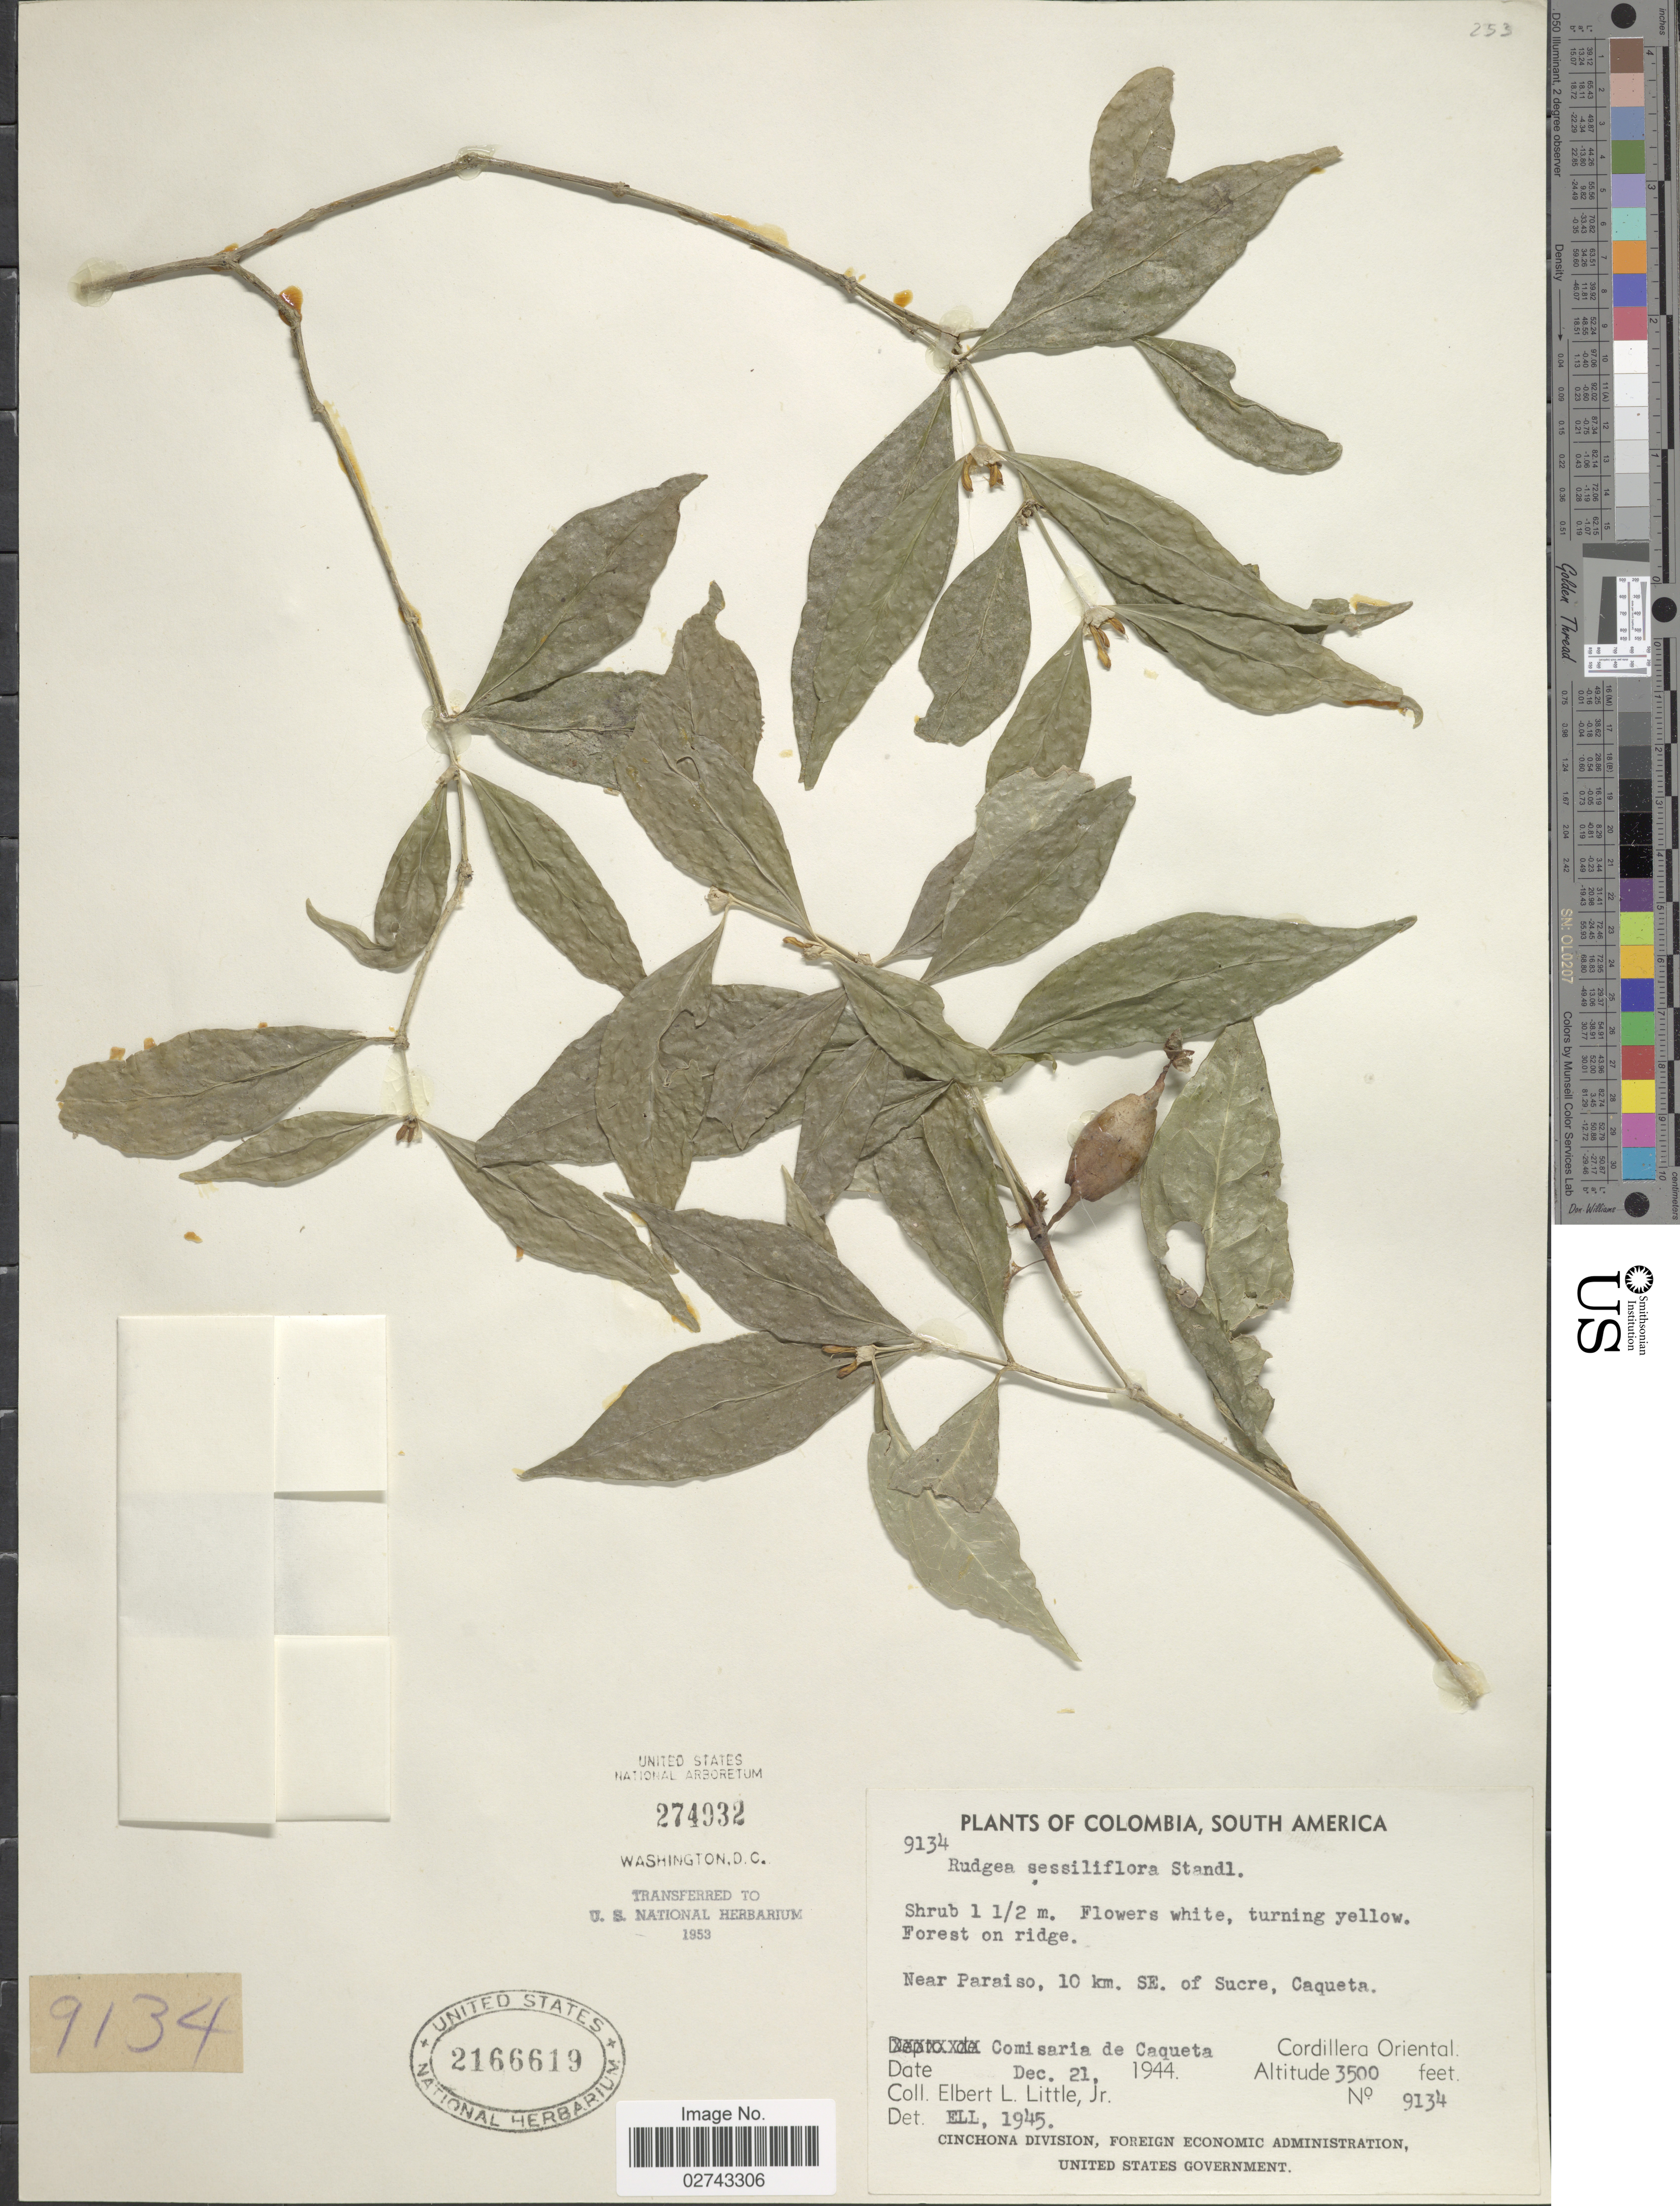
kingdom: Plantae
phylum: Tracheophyta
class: Magnoliopsida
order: Gentianales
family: Rubiaceae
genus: Rudgea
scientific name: Rudgea sessiliflora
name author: Standl.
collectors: E. L. Little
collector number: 9134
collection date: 1944-12-21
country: Colombia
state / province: Caquetá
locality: Near Paraiso, 19 km. SE. of Sucre, Comisaria de Caqueta, Cordillera Oriental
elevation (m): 1067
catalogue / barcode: US 2166619